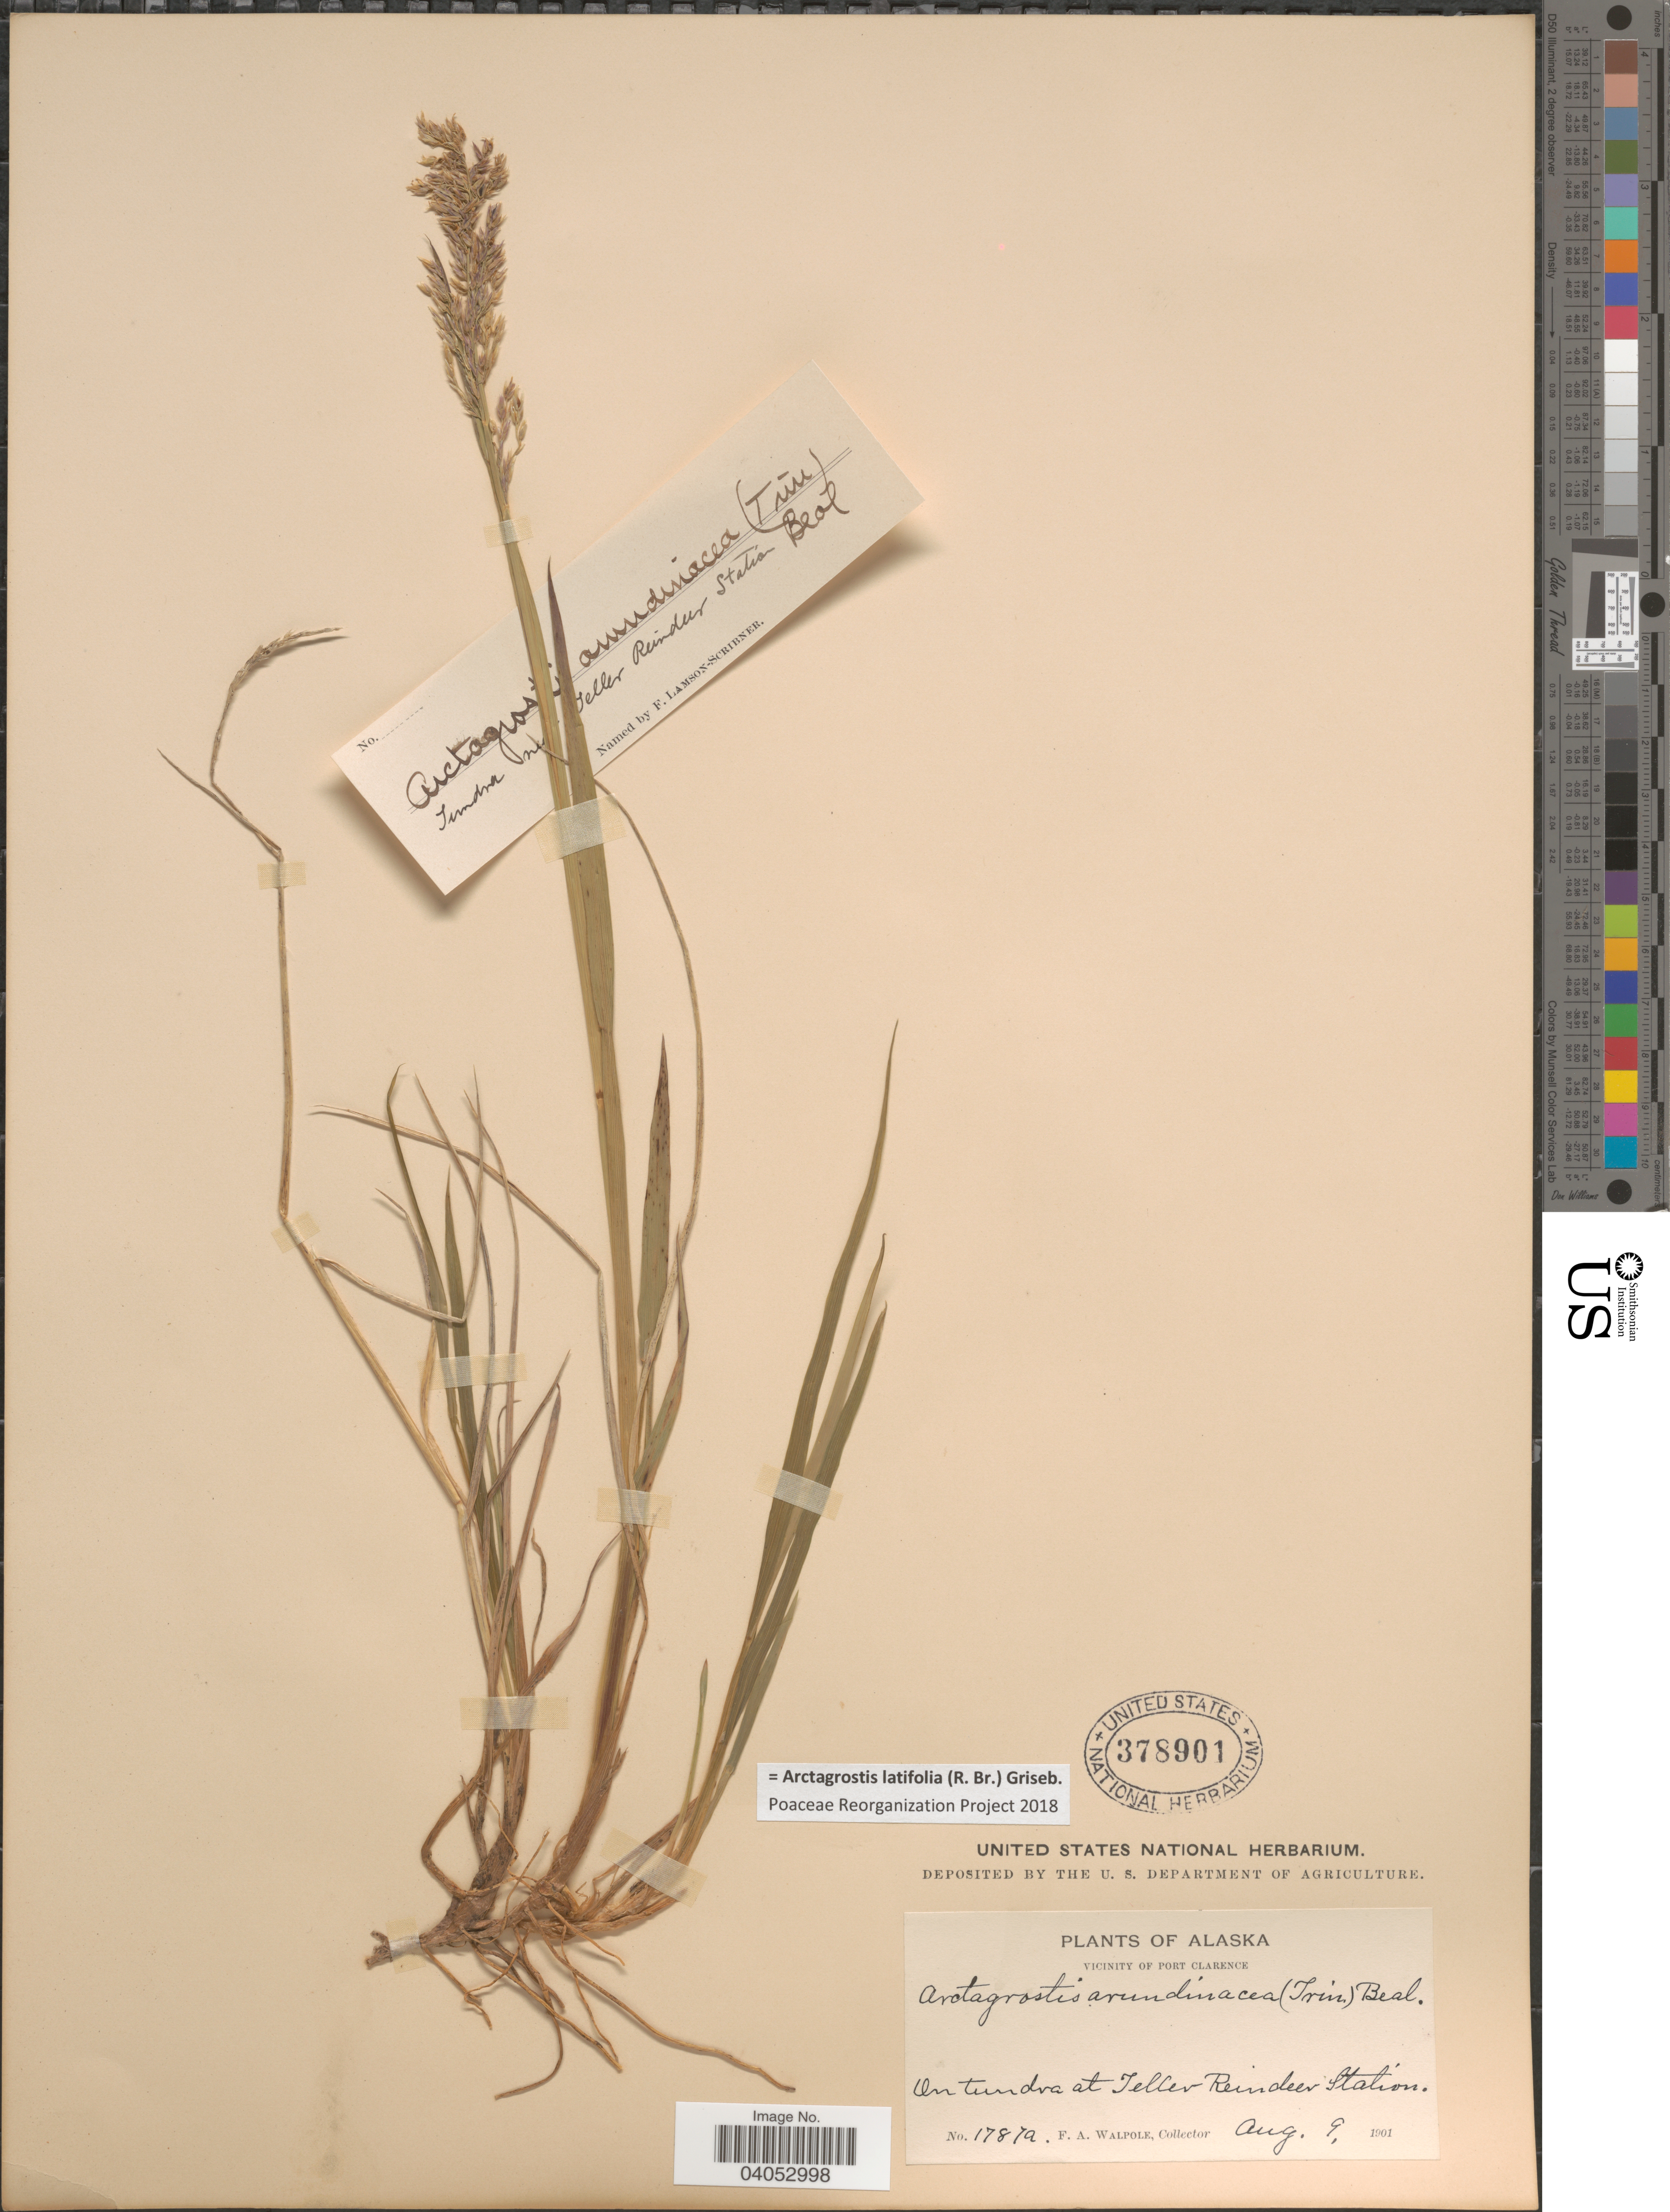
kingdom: Plantae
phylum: Tracheophyta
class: Liliopsida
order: Poales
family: Poaceae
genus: Arctagrostis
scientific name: Arctagrostis latifolia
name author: (R. Br.) Griseb.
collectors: F. Walpole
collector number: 1787a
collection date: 1901-08-09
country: United States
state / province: Alaska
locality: Vicinity of Port Clarence. On tundra at Teller Reindeer Station.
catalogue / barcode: US 378901